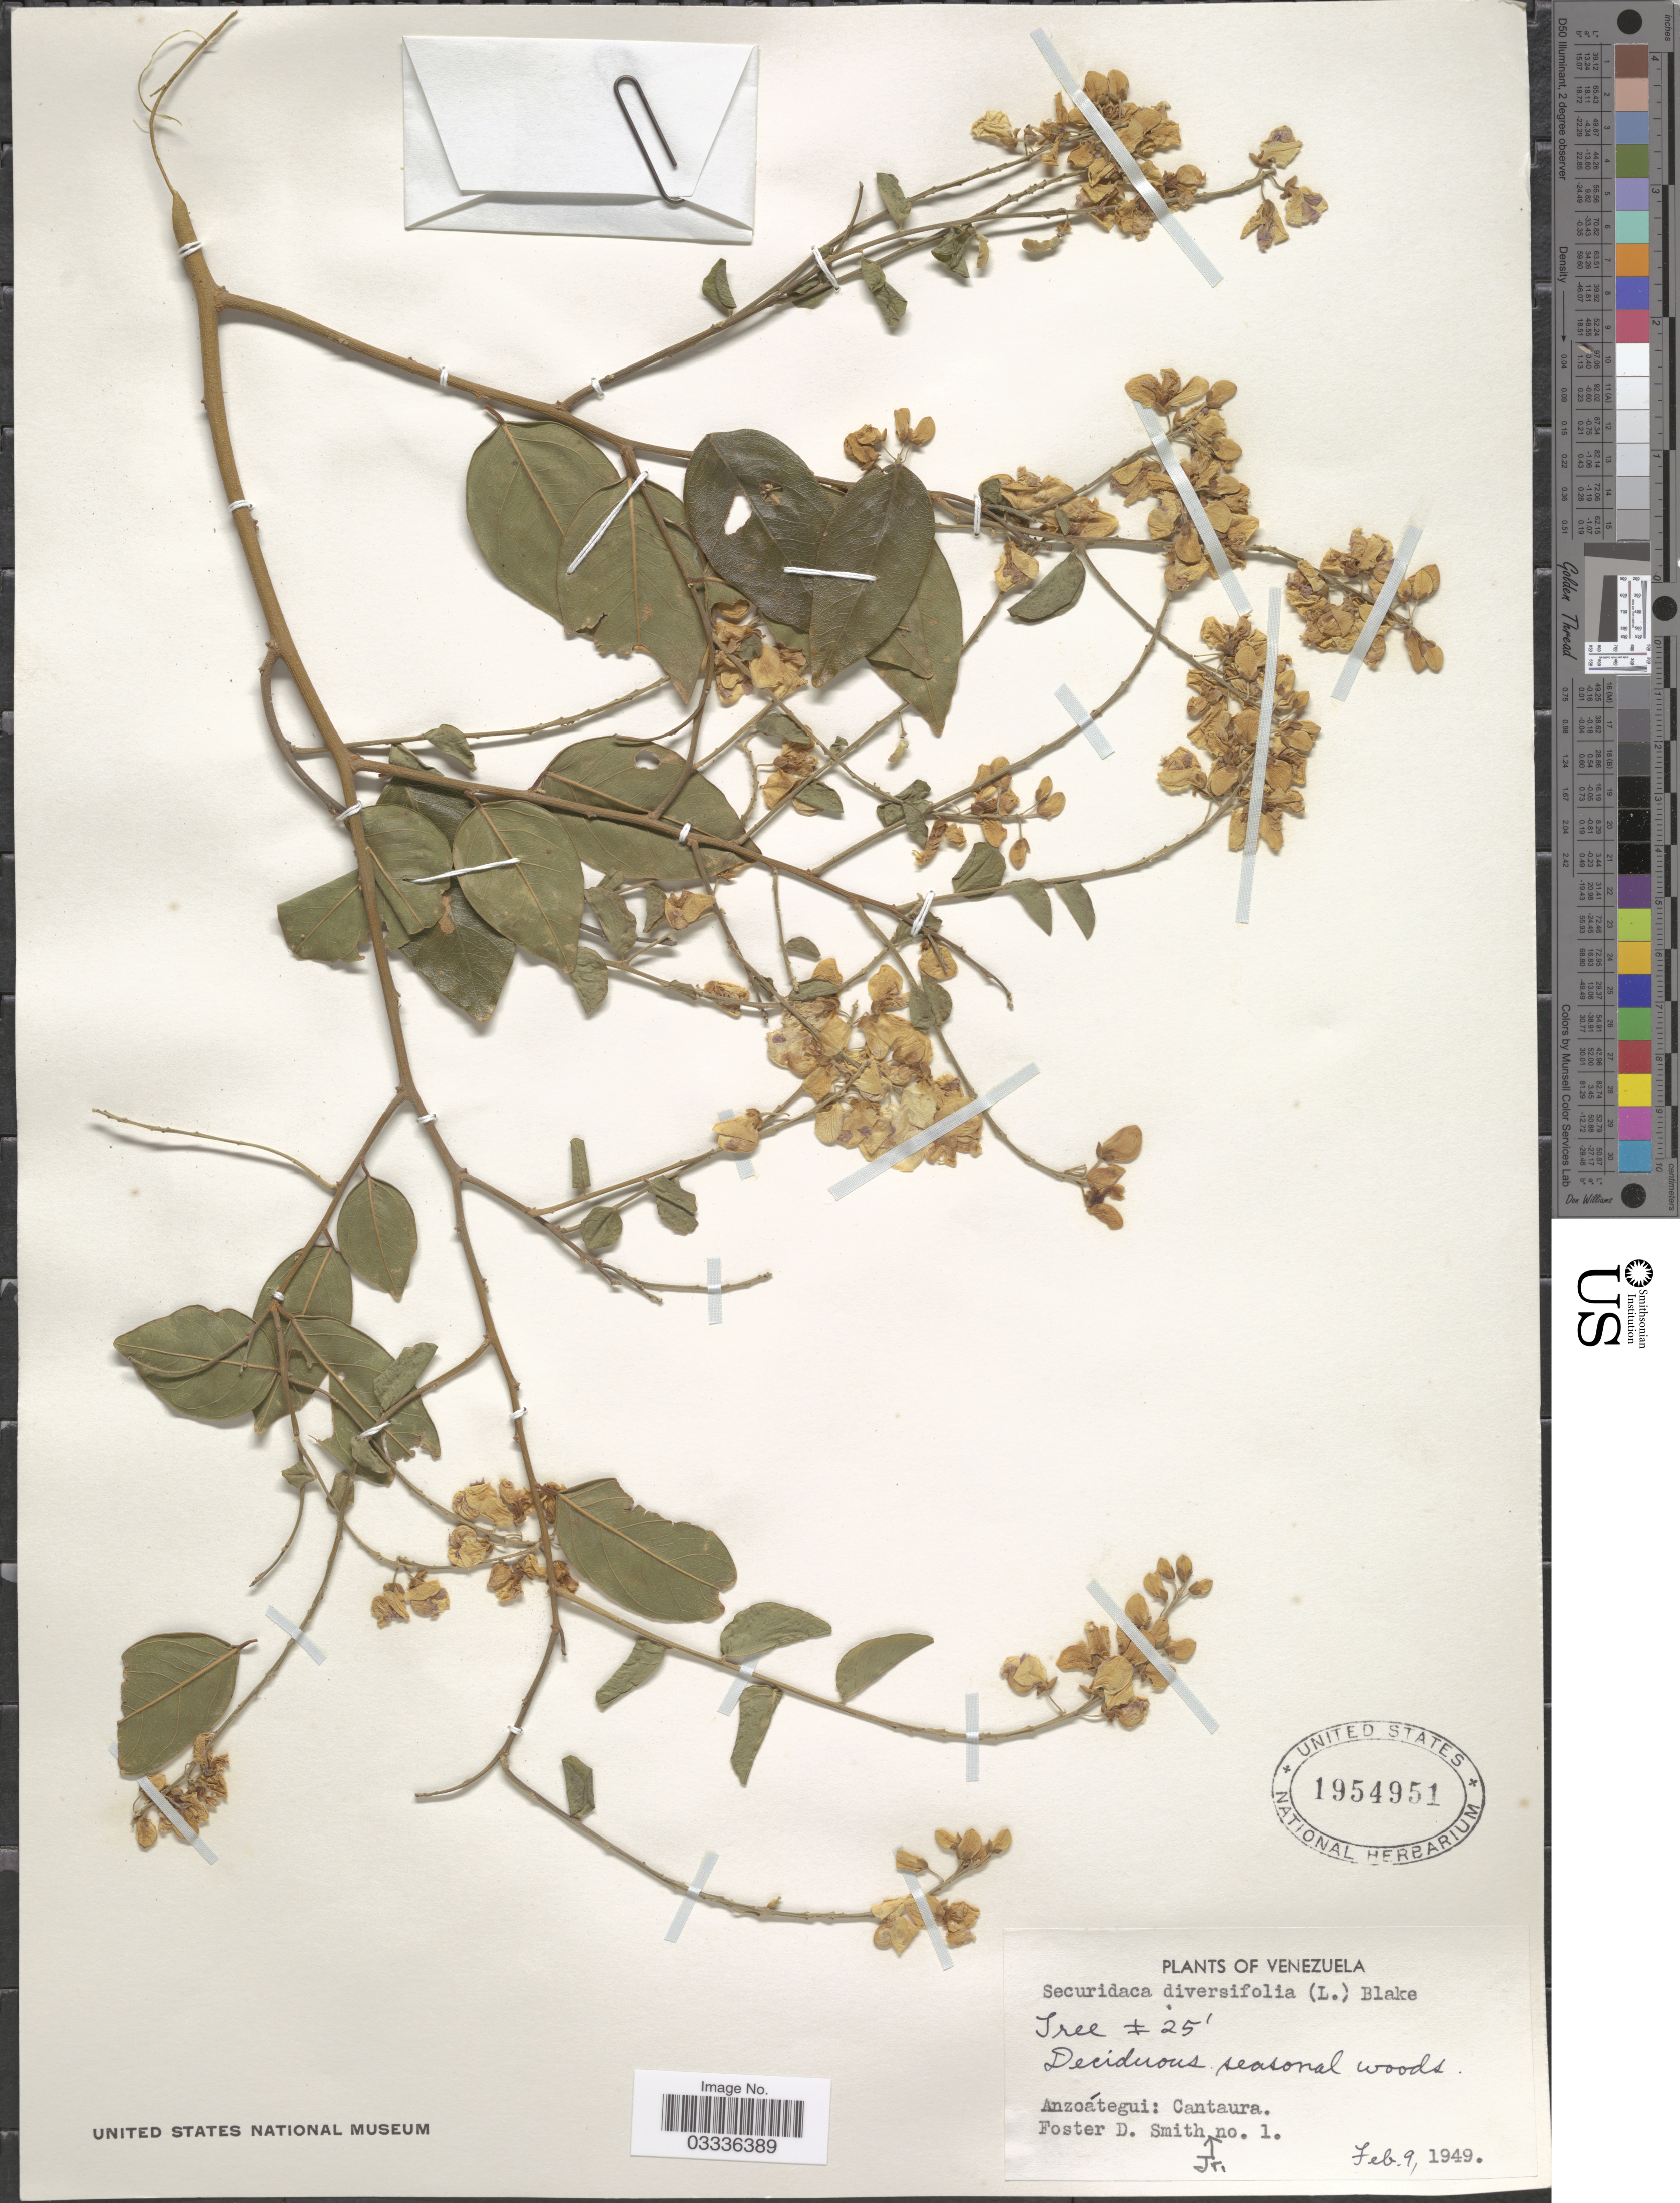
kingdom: Plantae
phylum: Tracheophyta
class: Magnoliopsida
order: Fabales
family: Polygalaceae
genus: Securidaca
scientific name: Securidaca diversifolia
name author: (L.) S.F. Blake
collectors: F. Smith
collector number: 1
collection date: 1949-02-09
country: Venezuela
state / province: Anzoategui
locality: Cantaura.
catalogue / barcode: US 1954951